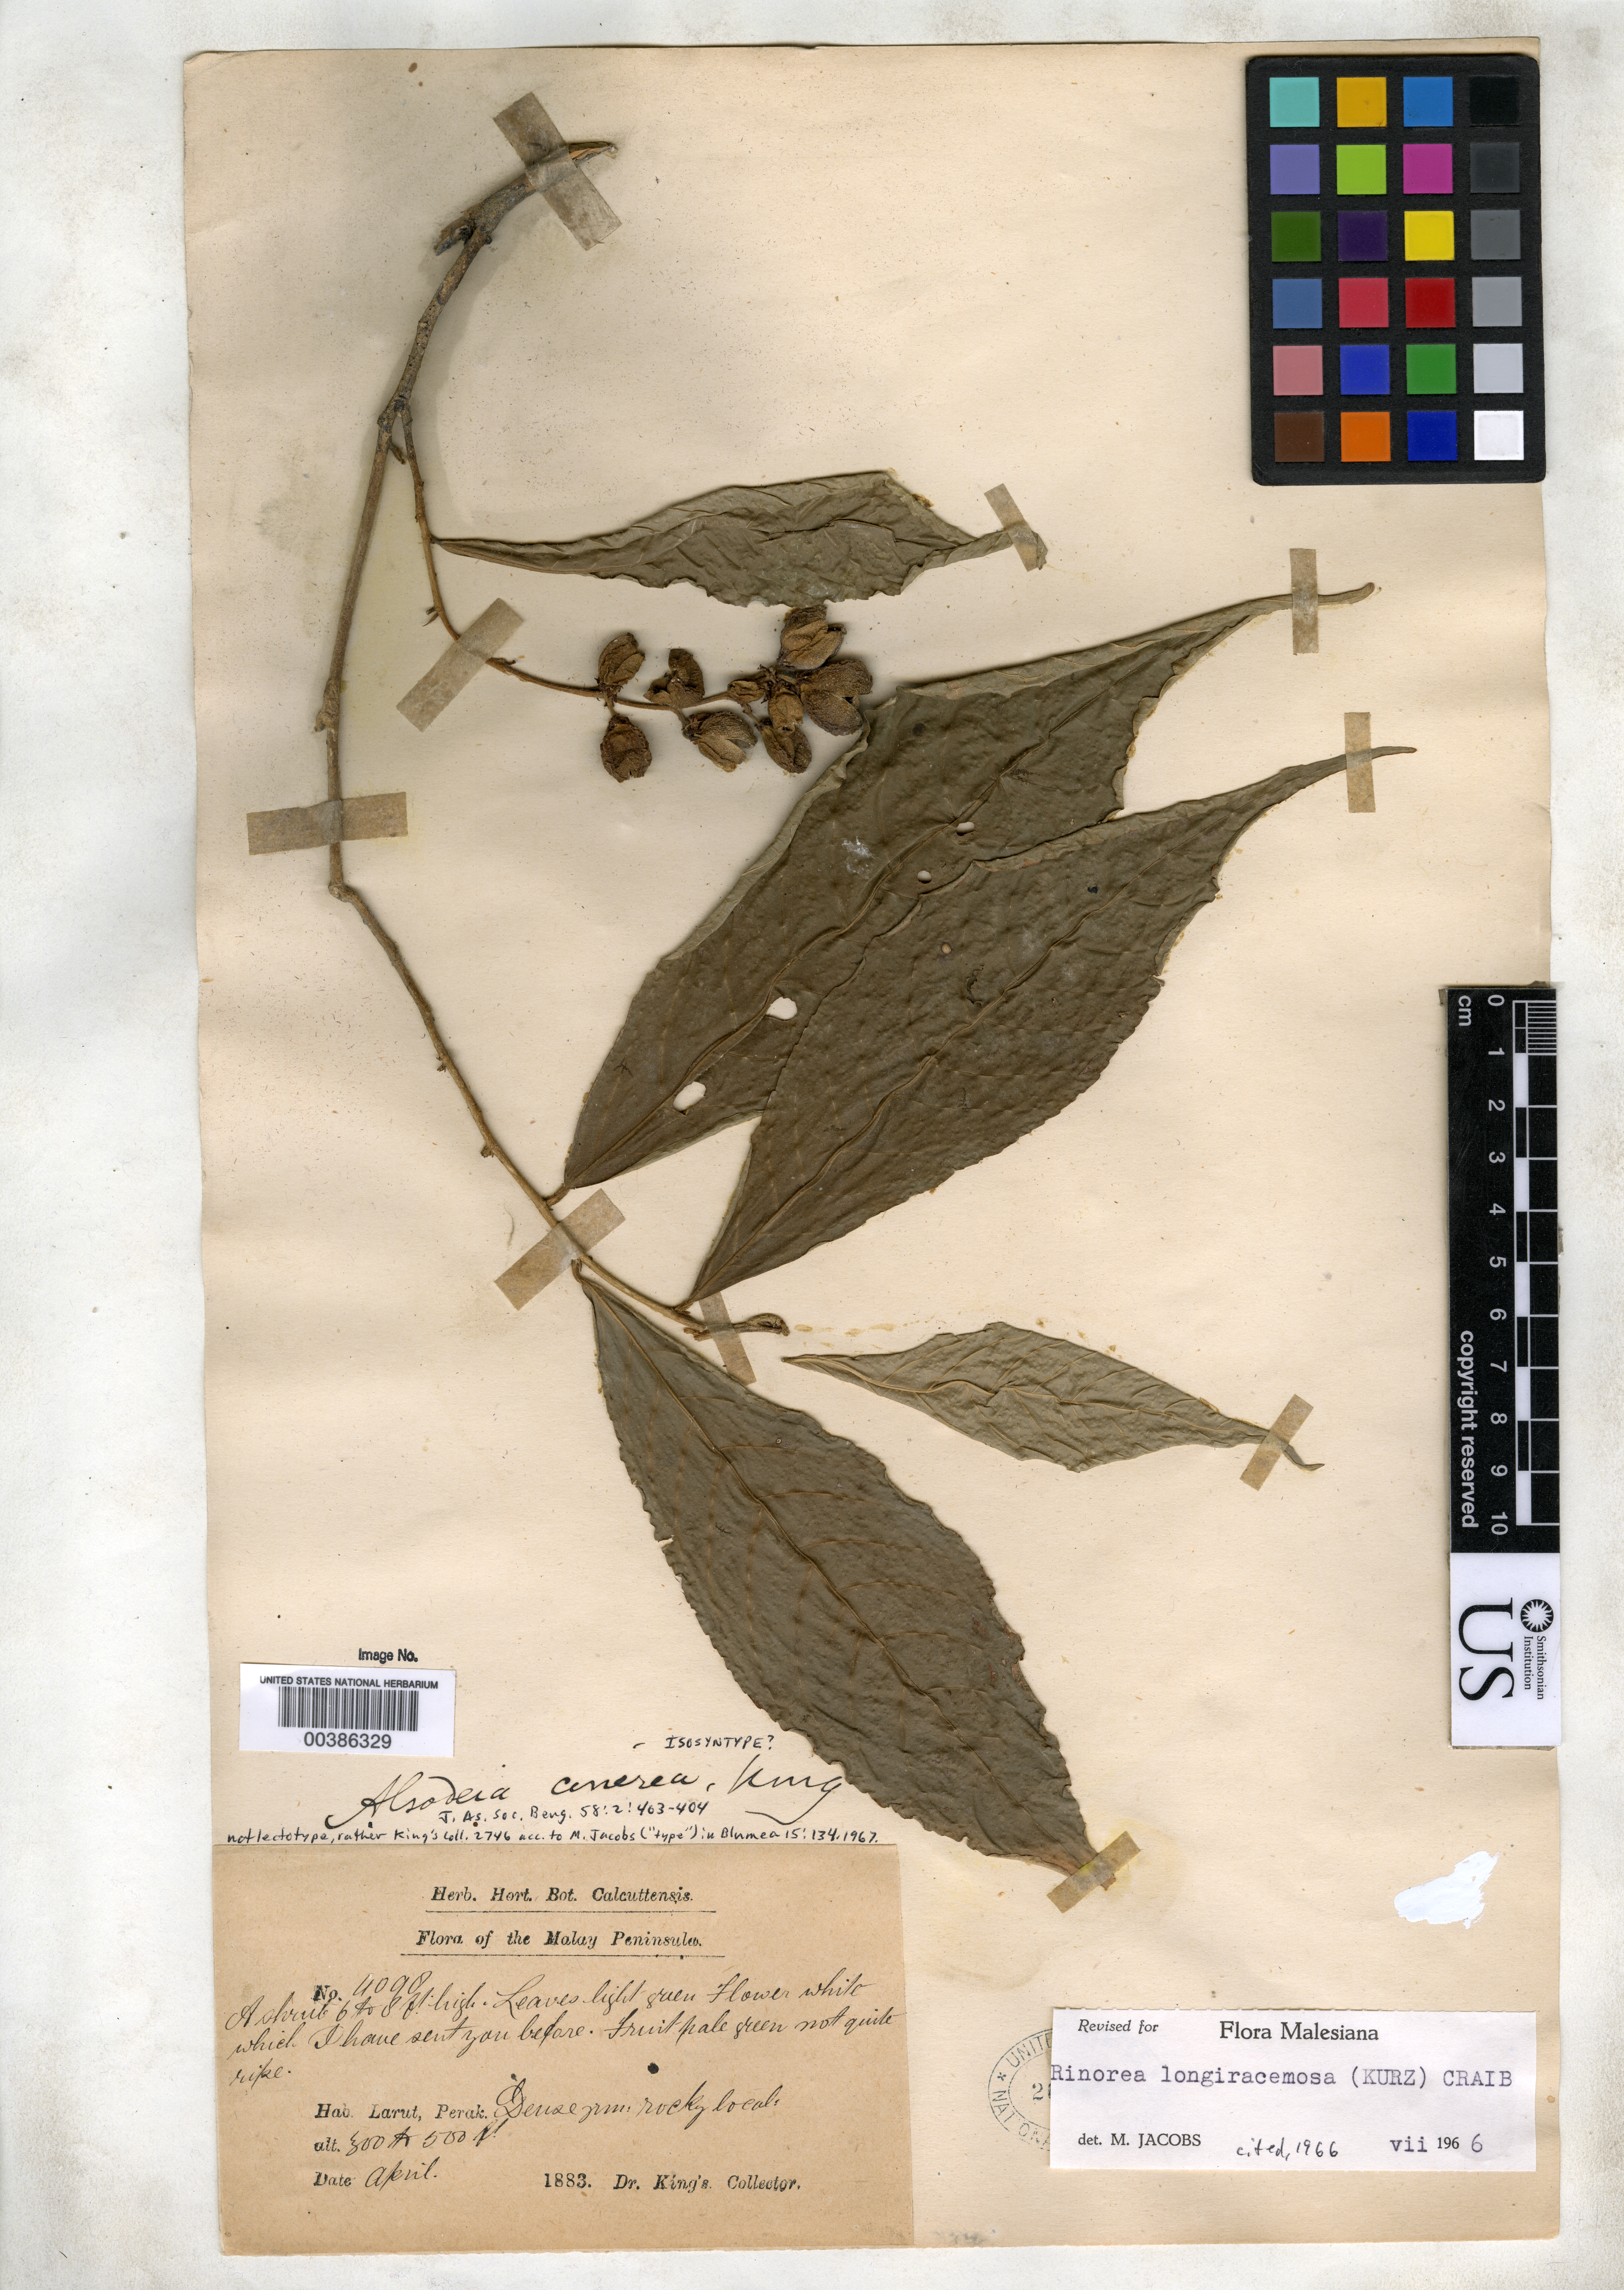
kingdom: Plantae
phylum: Tracheophyta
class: Magnoliopsida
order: Malpighiales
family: Violaceae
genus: Alsodeia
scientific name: Alsodeia cinerea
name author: King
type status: Isosyntype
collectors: H. Kunstler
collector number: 4098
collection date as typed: Apr 1883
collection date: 1883-04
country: Malaysia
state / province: Perak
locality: Larut. [Malay Peninsula]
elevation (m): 1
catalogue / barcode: US 261807